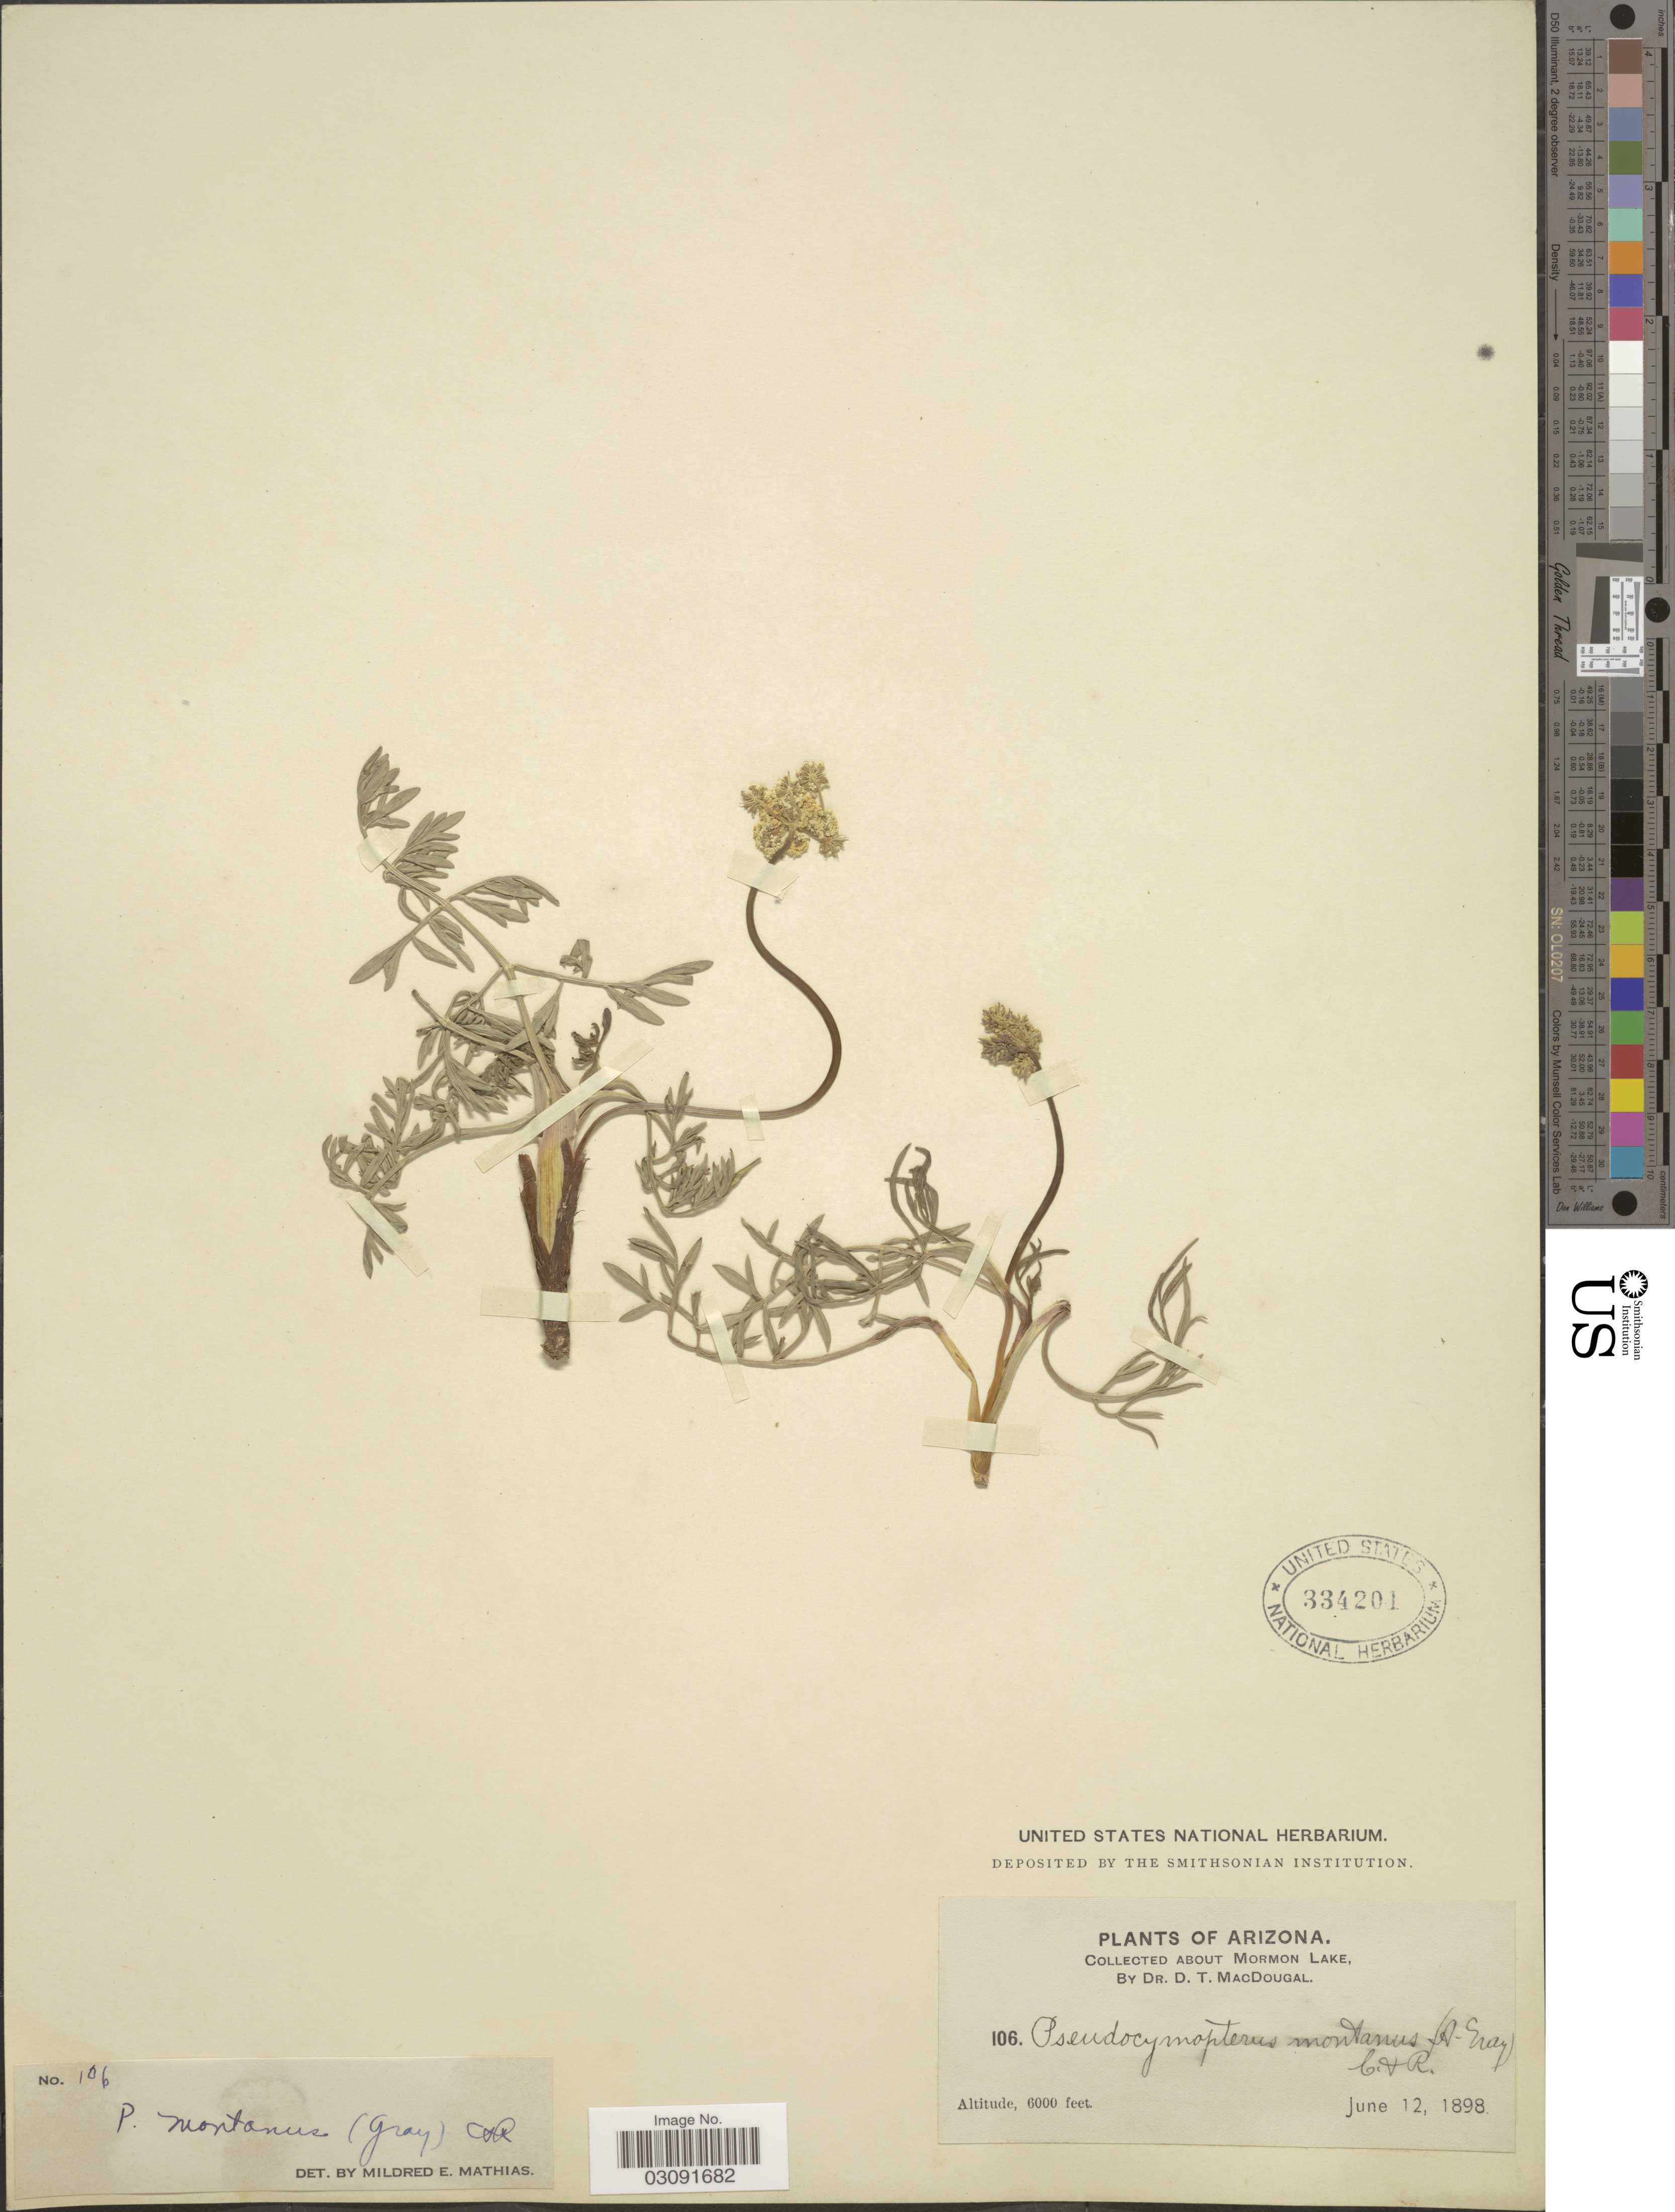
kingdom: Plantae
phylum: Tracheophyta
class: Magnoliopsida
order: Apiales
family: Apiaceae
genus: Pseudocymopterus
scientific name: Pseudocymopterus montanus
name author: (A. Gray) J.M. Coult. & Rose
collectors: D. T. MacDougal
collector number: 106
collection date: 1898-06-12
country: United States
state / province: Arizona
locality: Mormon Lake.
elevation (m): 1829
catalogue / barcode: US 334201